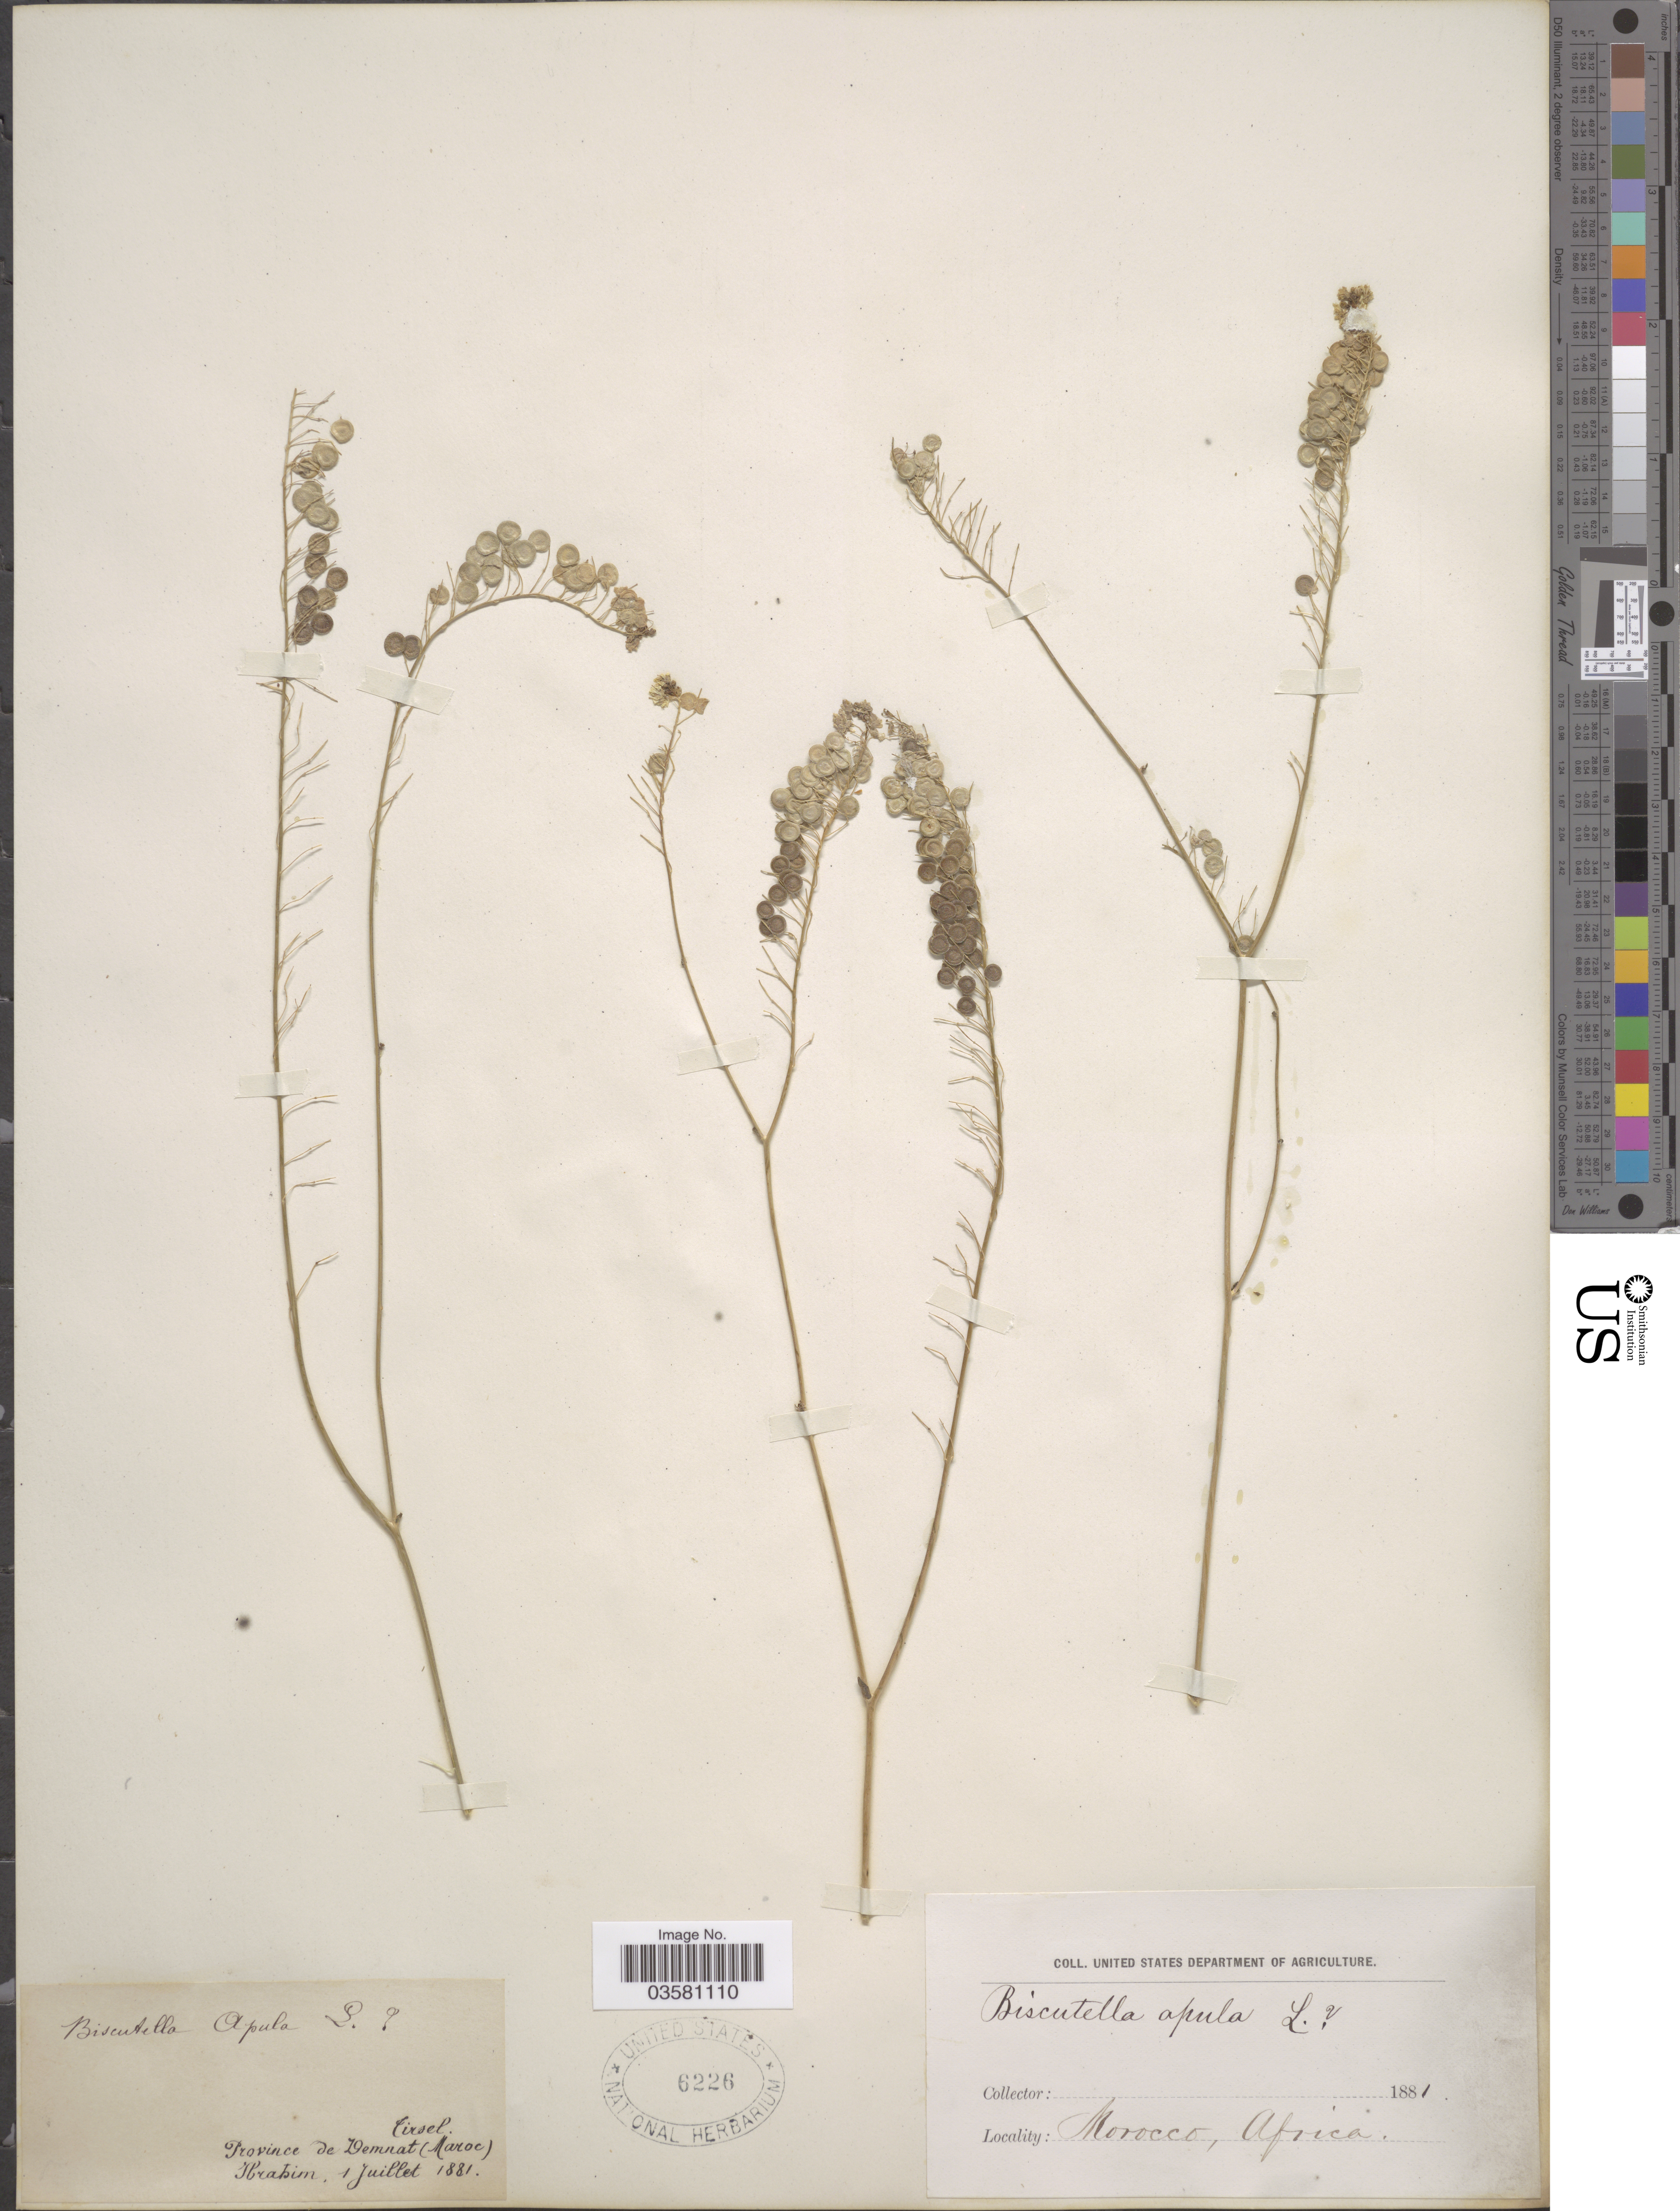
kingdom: Plantae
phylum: Tracheophyta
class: Magnoliopsida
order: Brassicales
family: Brassicaceae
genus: Biscutella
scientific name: Biscutella apula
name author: L.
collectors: -. Ibrahim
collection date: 1881-07-01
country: Morocco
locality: Tirsel. Province de Demnat (Maroc).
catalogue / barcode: US 6226